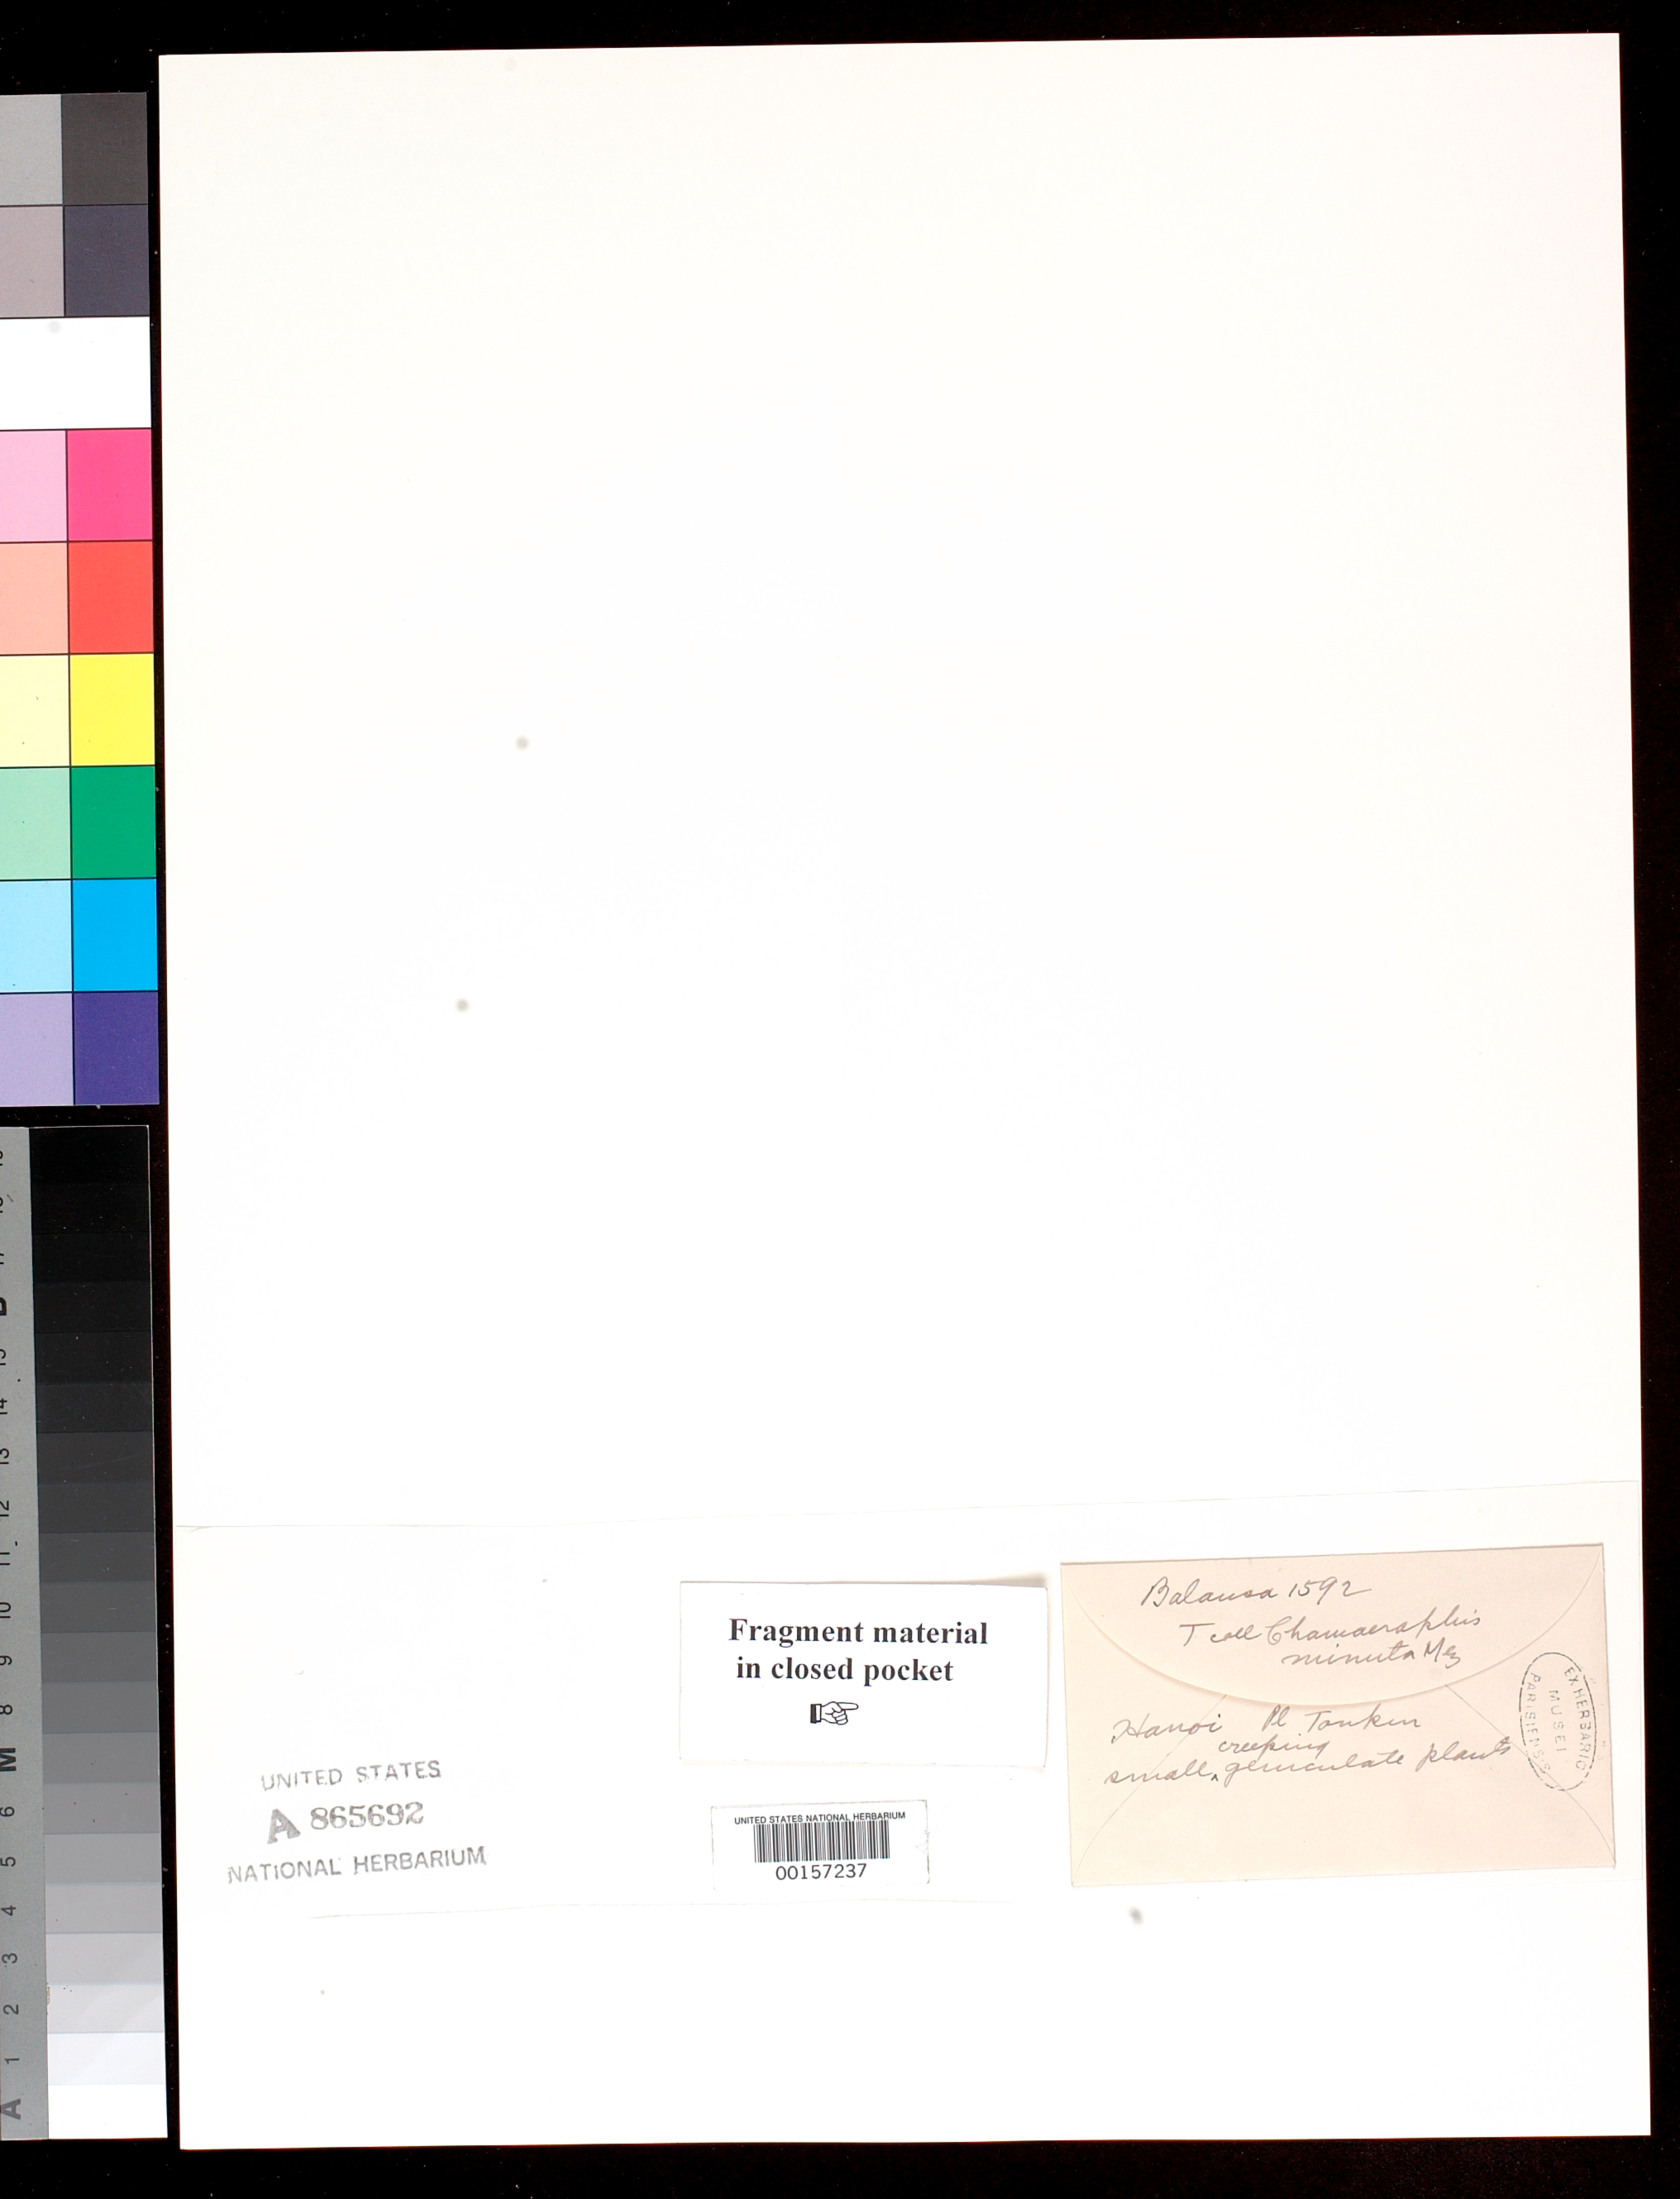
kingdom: Plantae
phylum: Tracheophyta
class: Liliopsida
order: Poales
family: Poaceae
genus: Chamaeraphis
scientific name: Chamaeraphis minuta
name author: Mez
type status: Type Fragment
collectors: B. Balansa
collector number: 1592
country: Vietnam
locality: Prope Hanoi, Tonkin.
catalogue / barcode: US 865692A